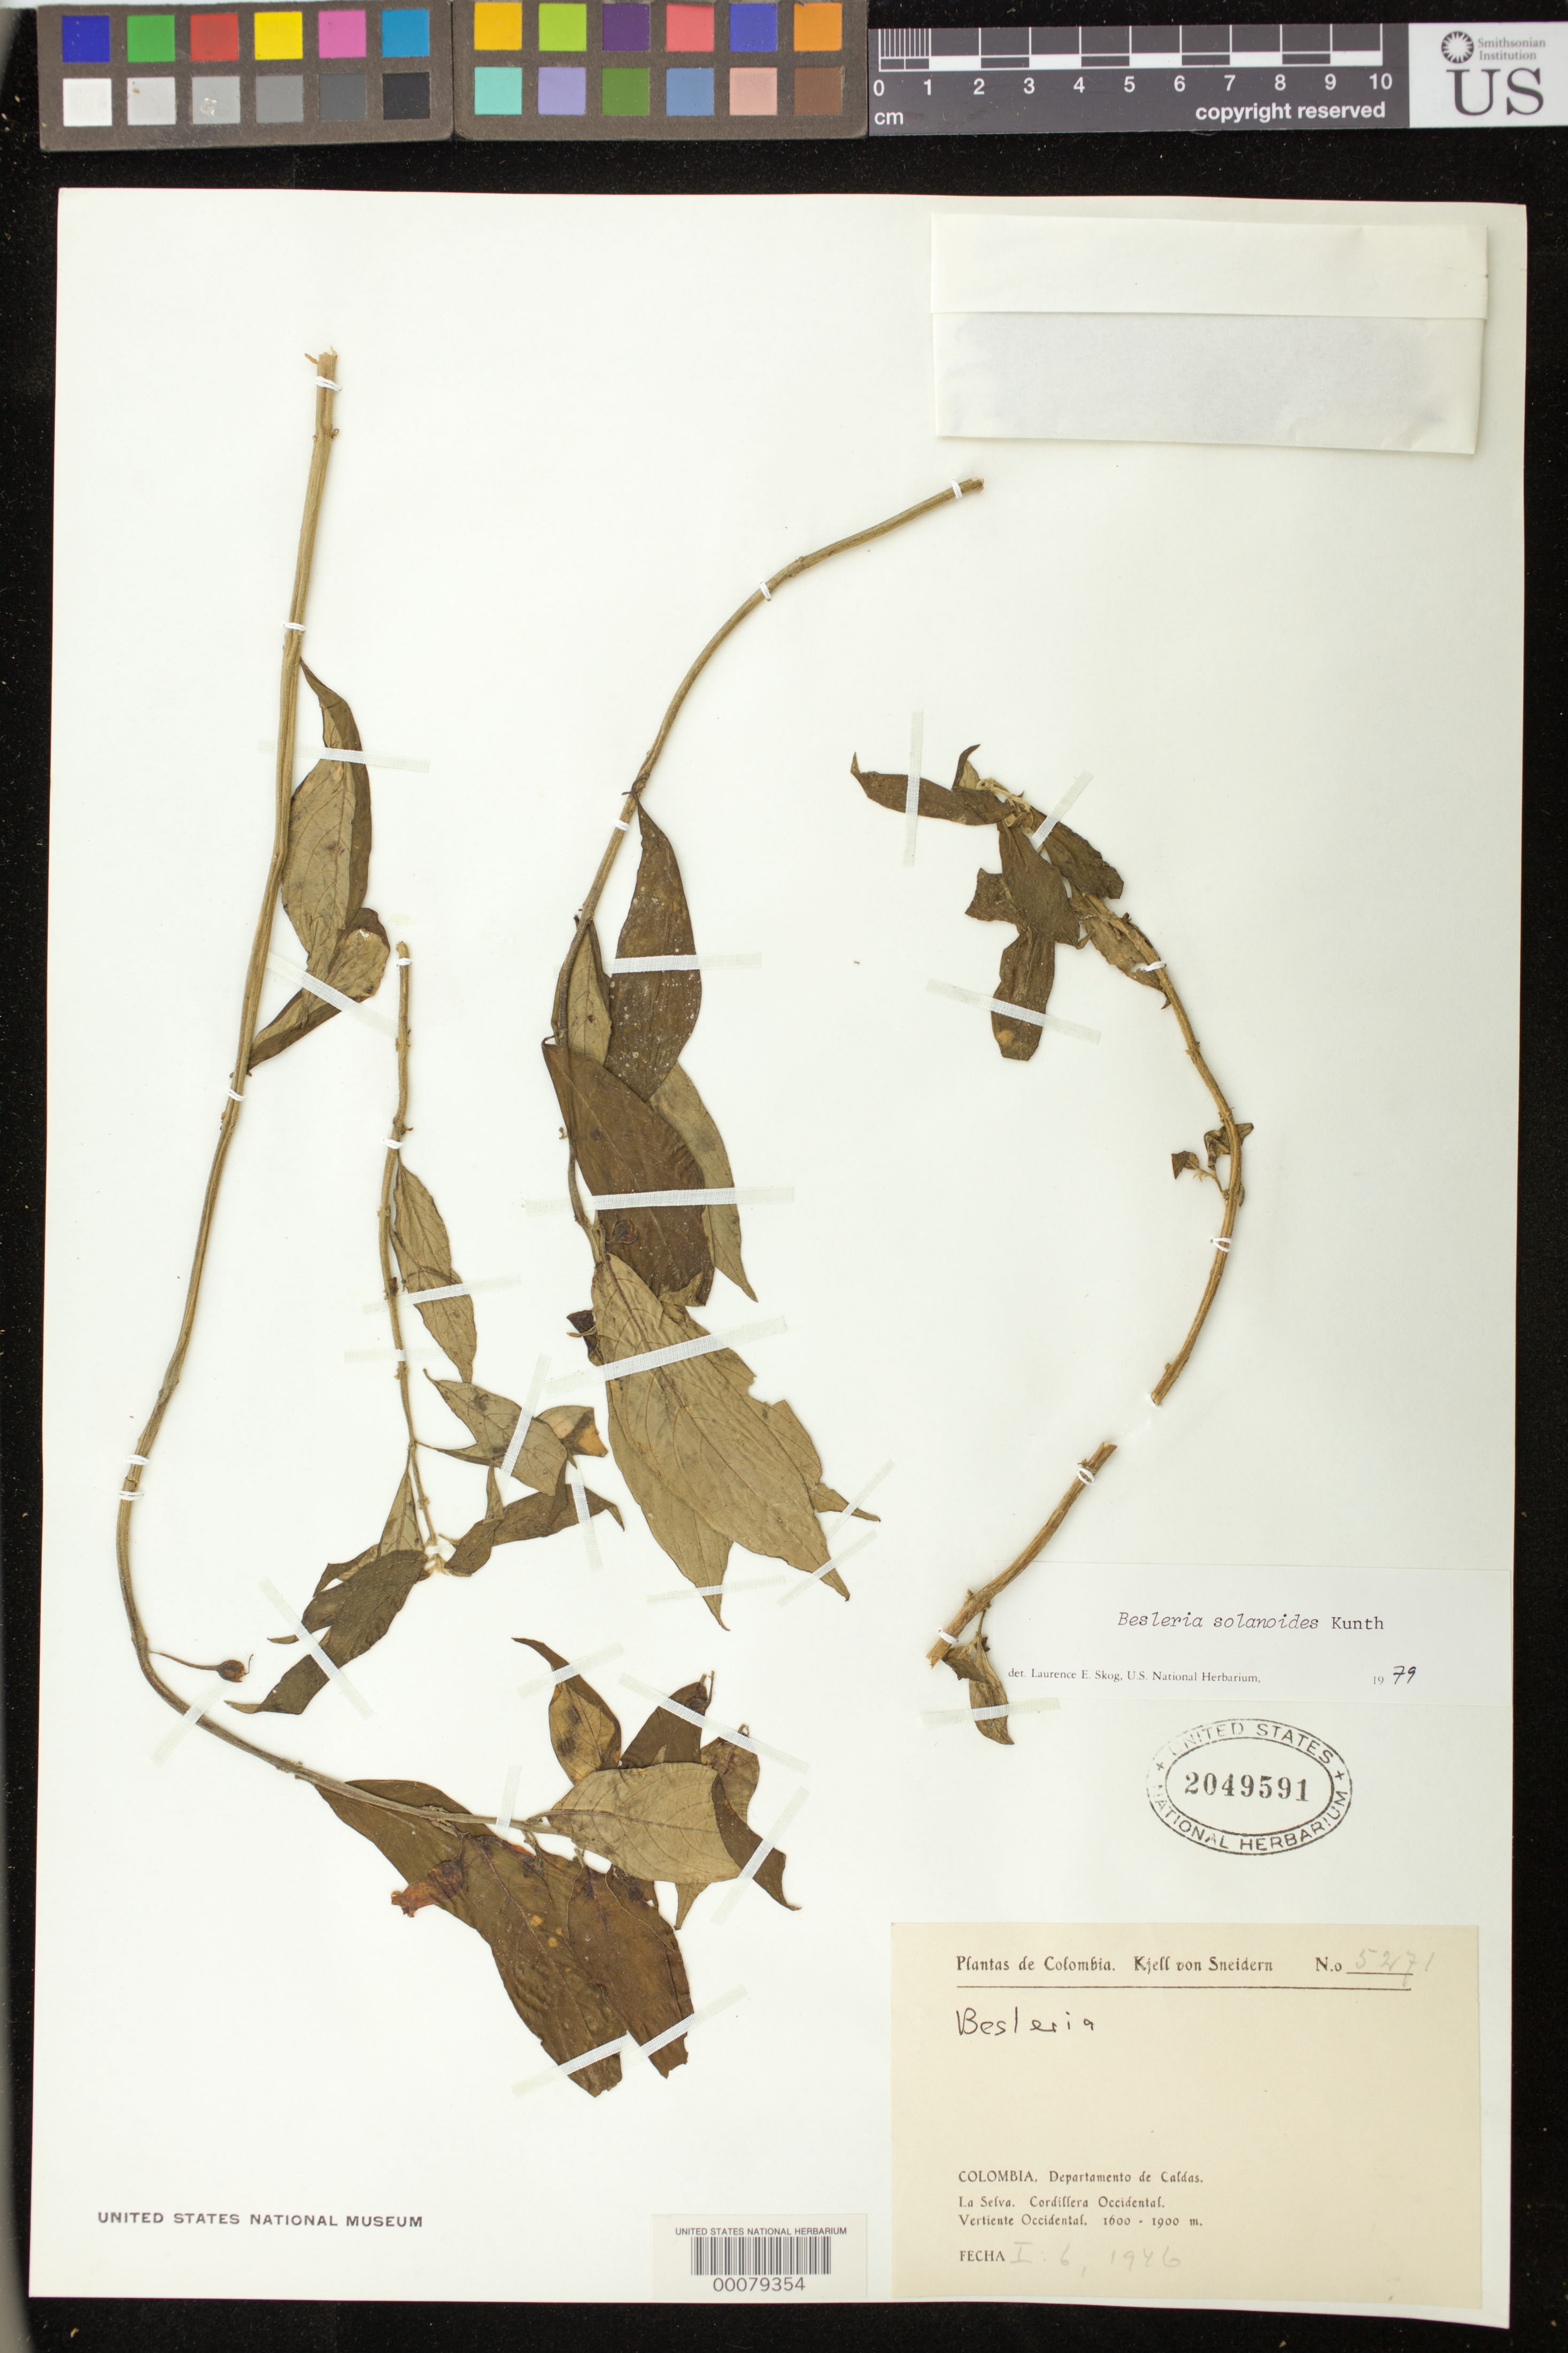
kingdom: Plantae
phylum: Tracheophyta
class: Magnoliopsida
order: Lamiales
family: Gesneriaceae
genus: Besleria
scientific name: Besleria solanoides var. solanoides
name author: Kunth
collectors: K. von Sneidern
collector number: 5471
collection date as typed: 06 Jan 1946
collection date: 1946-01-06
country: Colombia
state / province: Caldas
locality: La Selva, Cordillera Occidental, western slope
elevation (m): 1600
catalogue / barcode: US 2049591